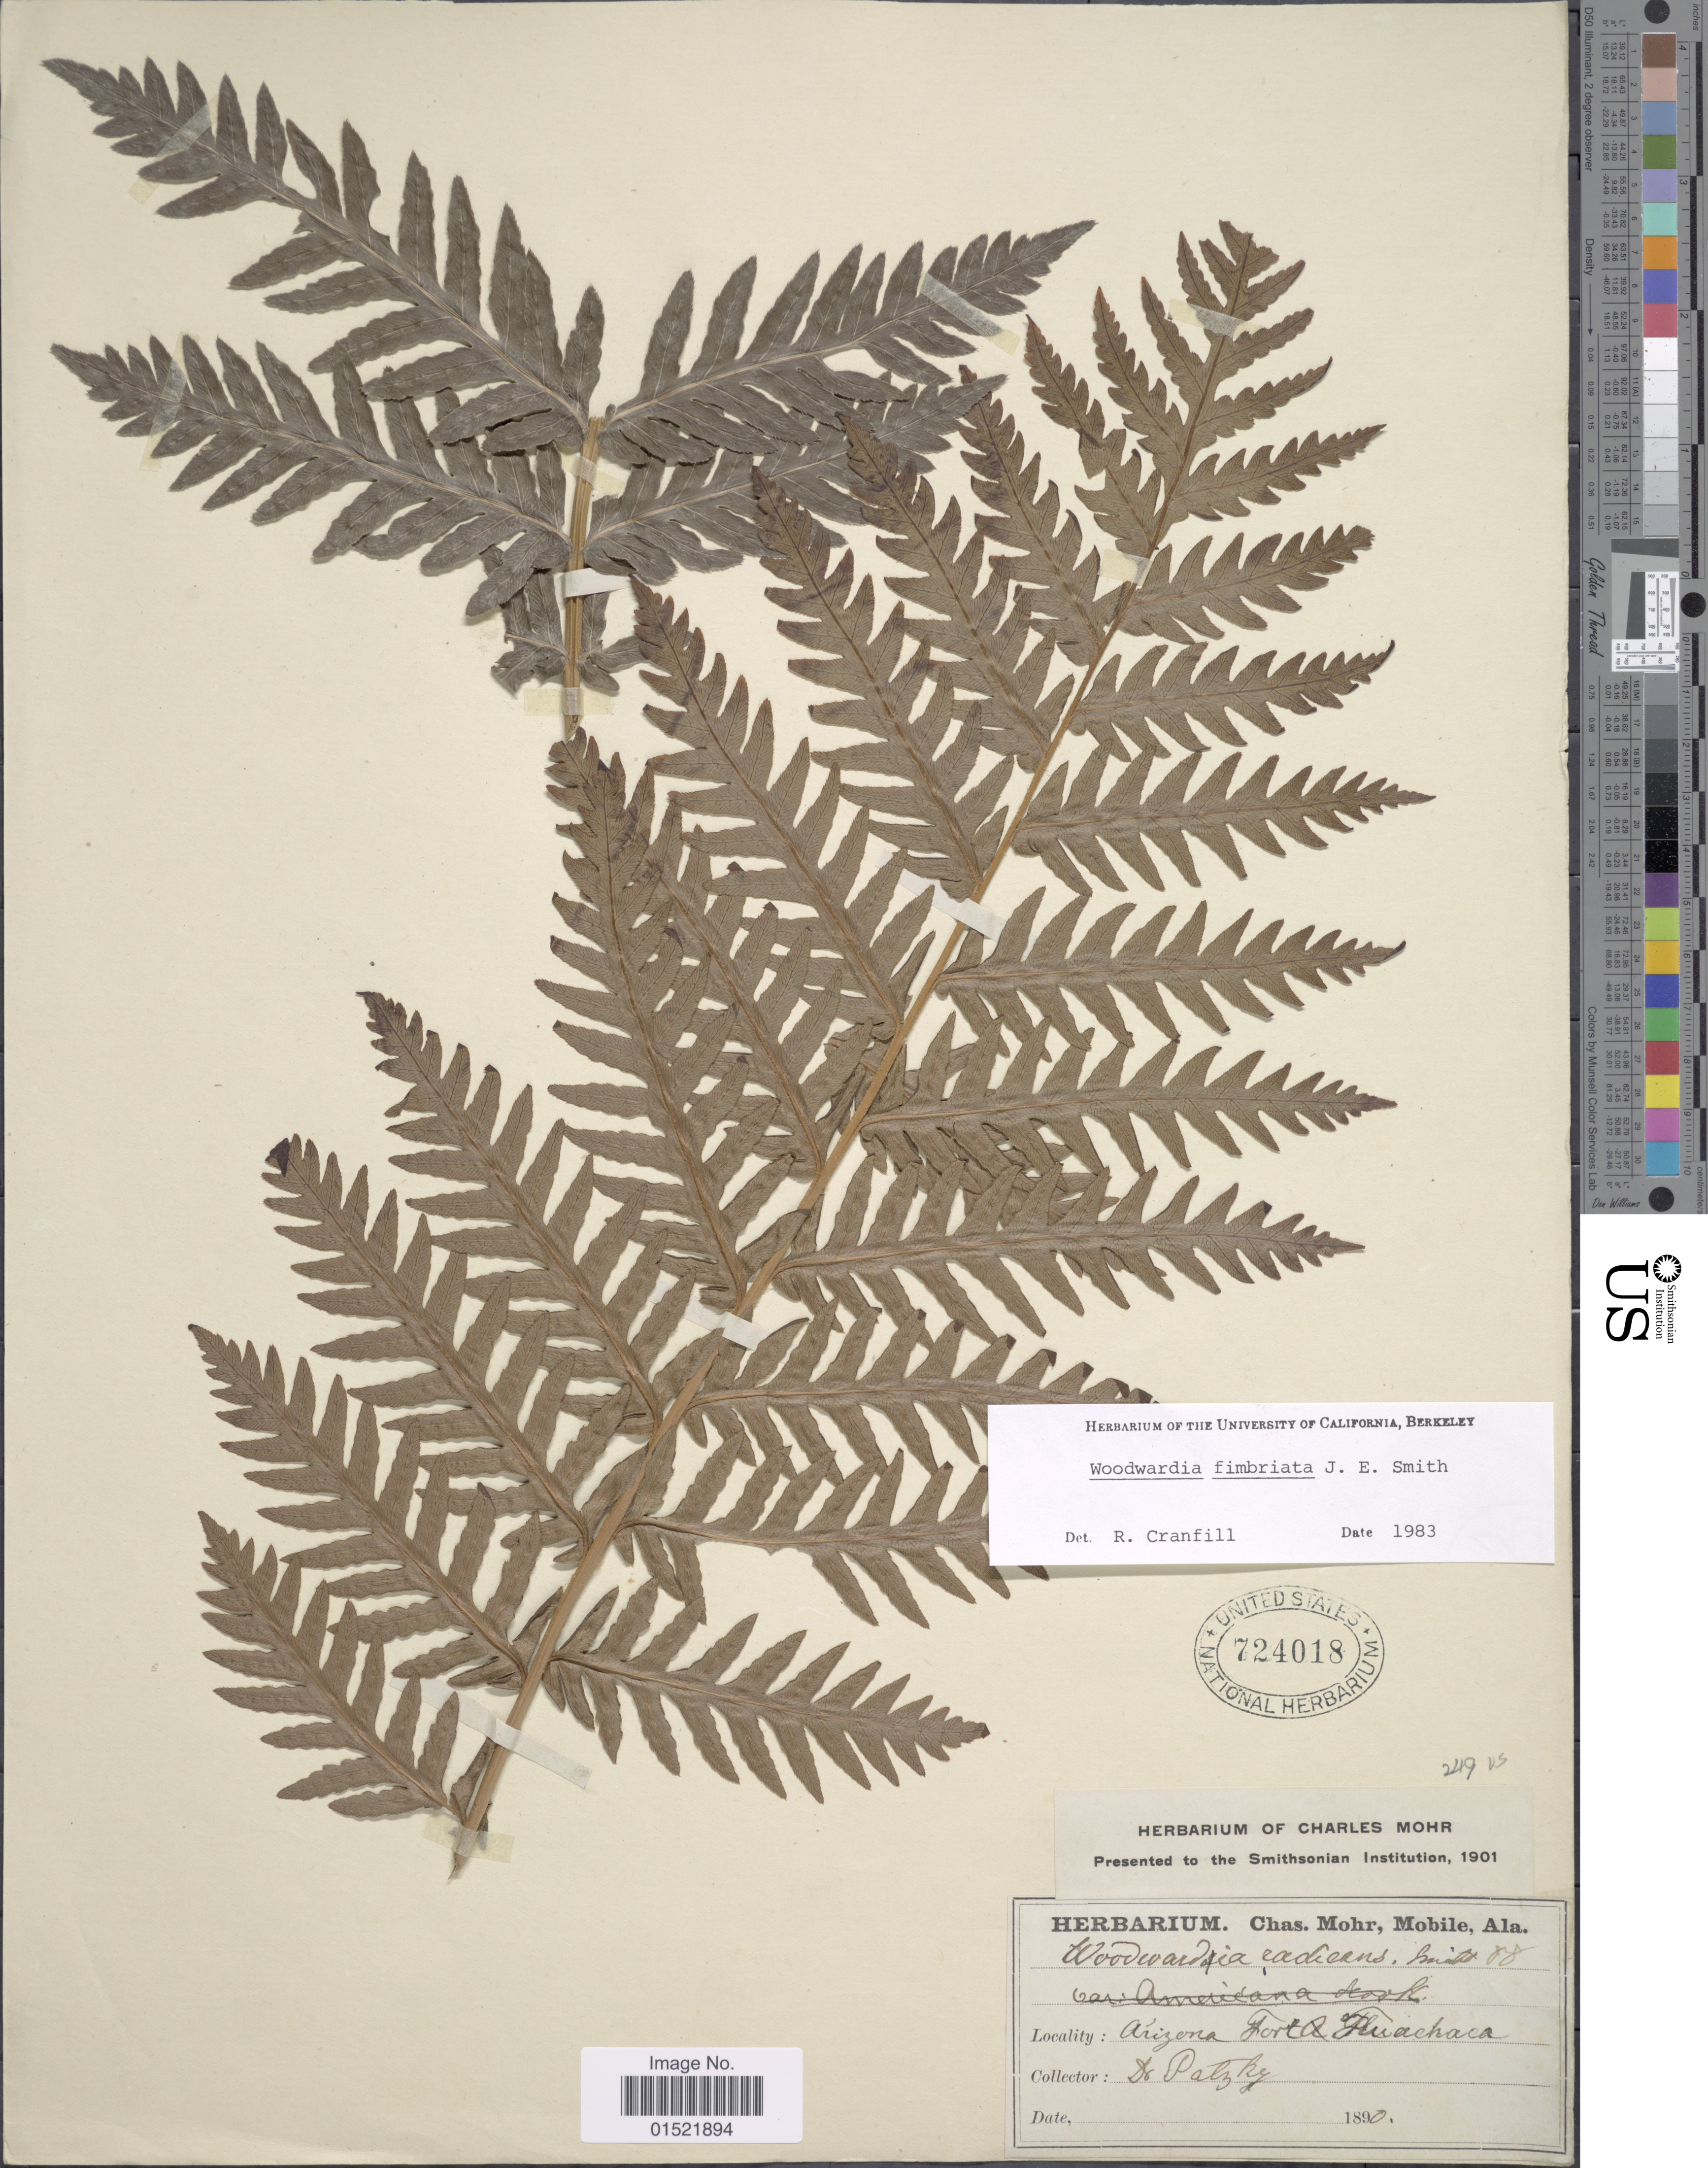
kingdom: Plantae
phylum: Tracheophyta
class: Polypodiopsida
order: Polypodiales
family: Blechnaceae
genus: Woodwardia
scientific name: Woodwardia fimbriata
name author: Sm.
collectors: -. Patzky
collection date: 1890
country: United States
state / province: Arizona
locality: Arizona, Fort Huachuca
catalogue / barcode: US 724018